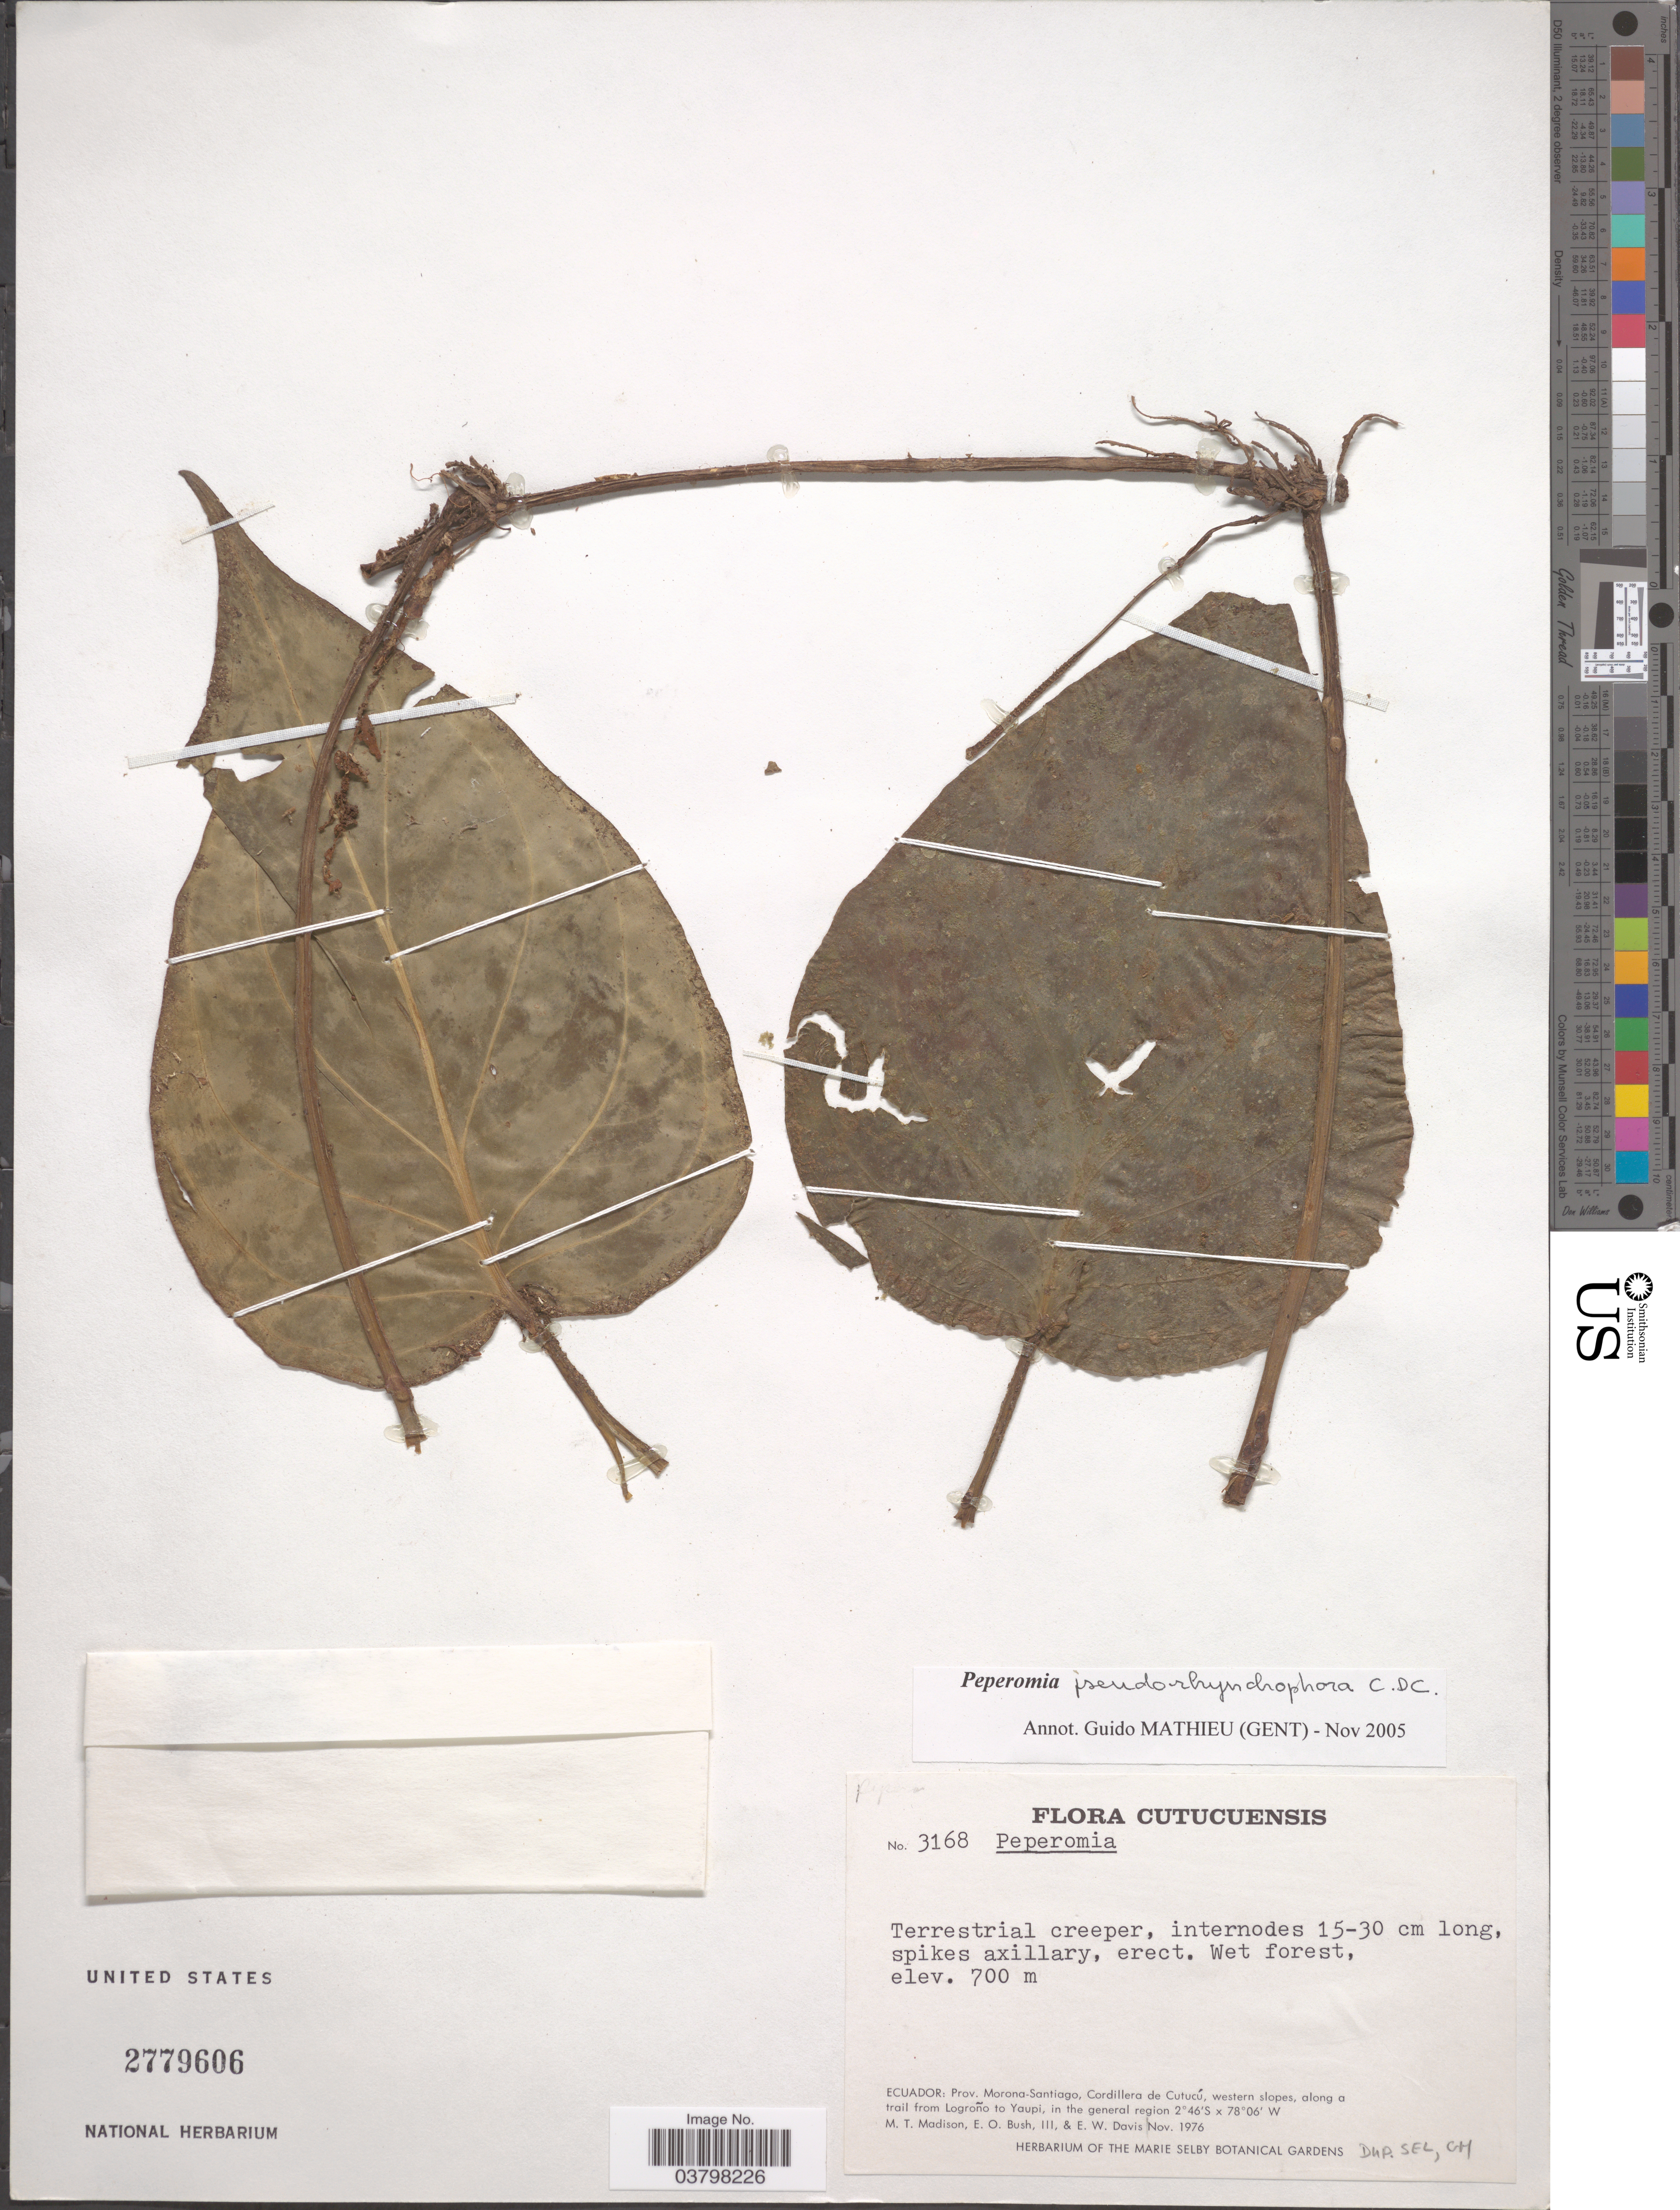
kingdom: Plantae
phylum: Tracheophyta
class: Magnoliopsida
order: Piperales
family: Piperaceae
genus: Peperomia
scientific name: Peperomia pseudorhynchophora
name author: C. DC.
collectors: M. T. Madison, E. O. Bush & E. W. Davis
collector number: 3168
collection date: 1976-11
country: Ecuador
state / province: Morona-Santiago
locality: Cordillera de Cutucú, western slopes, along a trail from Logroño to Yaupi.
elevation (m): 700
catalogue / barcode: US 2779606